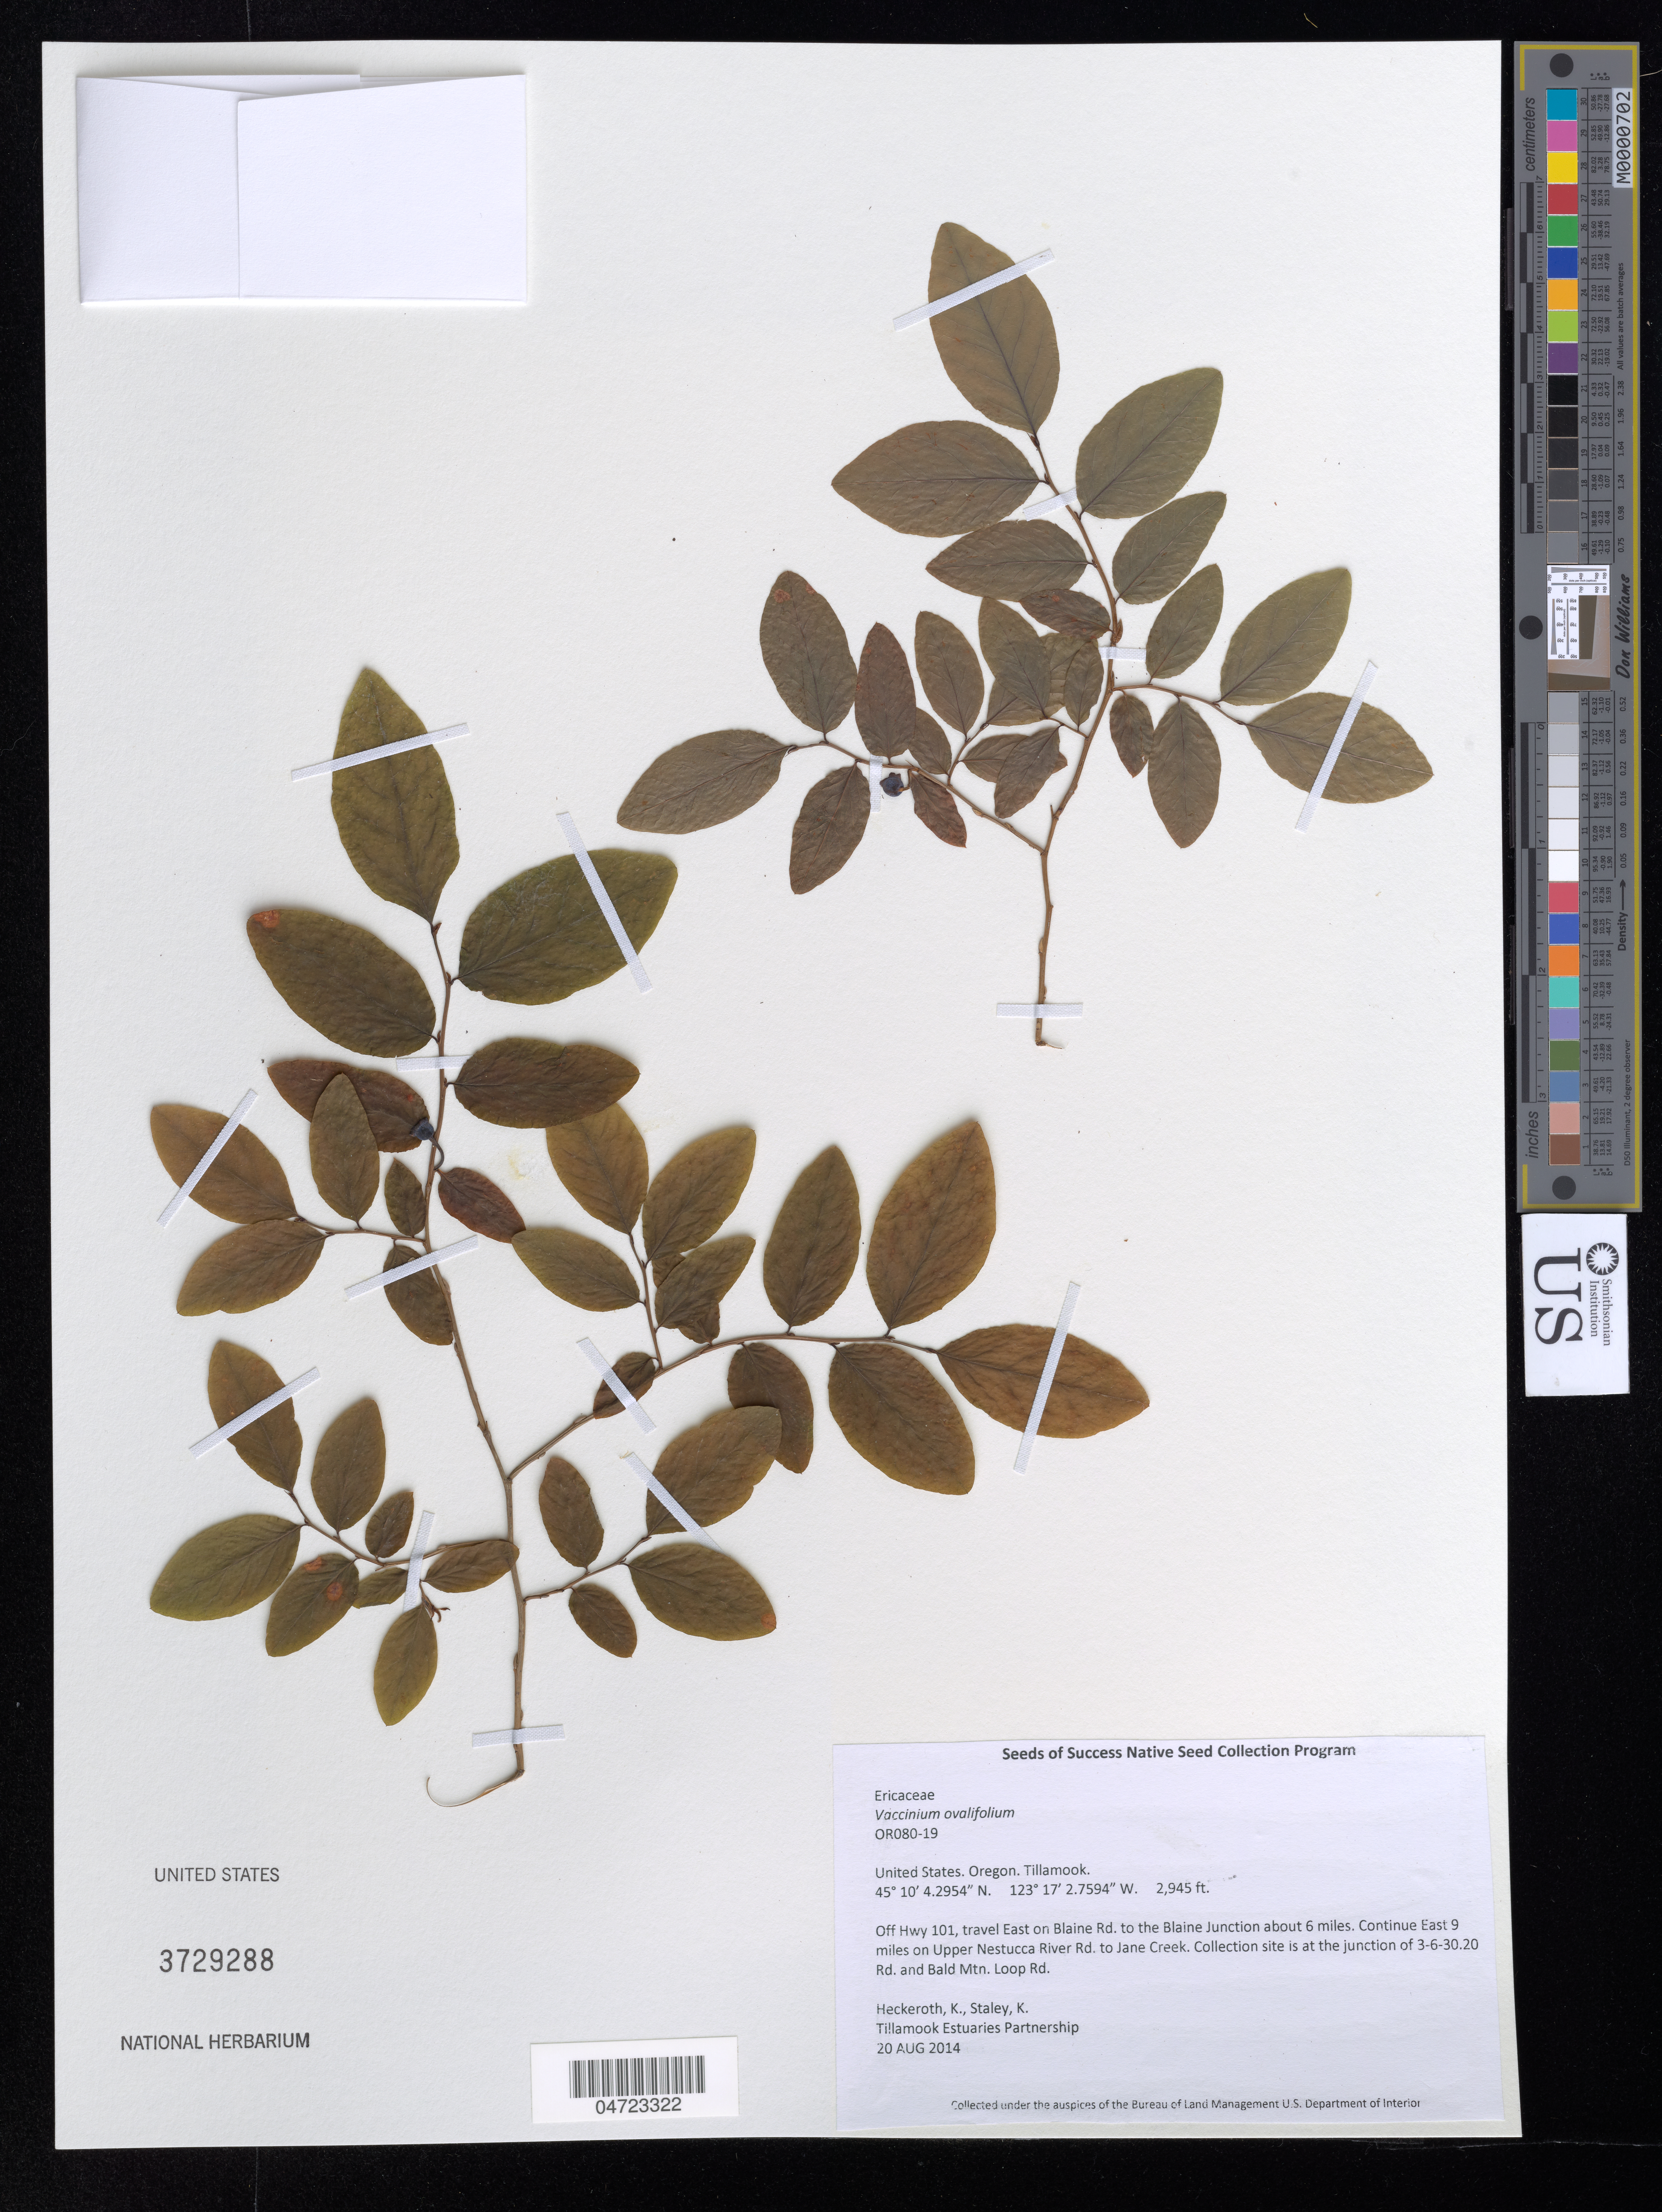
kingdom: Plantae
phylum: Tracheophyta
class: Magnoliopsida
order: Ericales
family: Ericaceae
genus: Vaccinium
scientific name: Vaccinium ovalifolium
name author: Sm.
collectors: K. Heckeroth & K. Staley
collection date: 2014-08-20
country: United States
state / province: Oregon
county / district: Tilamook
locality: Tillamook. Off Hwy 101, travel East on Blaine Rd. to the Blaine Junction about 6 miles. Continue East 9 miles on Upper Nestucca River Rd. to Jane Creek. Collection site is at the junction of 3-6-30.20 Rd. and Bald Mtn. Loop Rd.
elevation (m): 898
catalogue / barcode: US 3729288